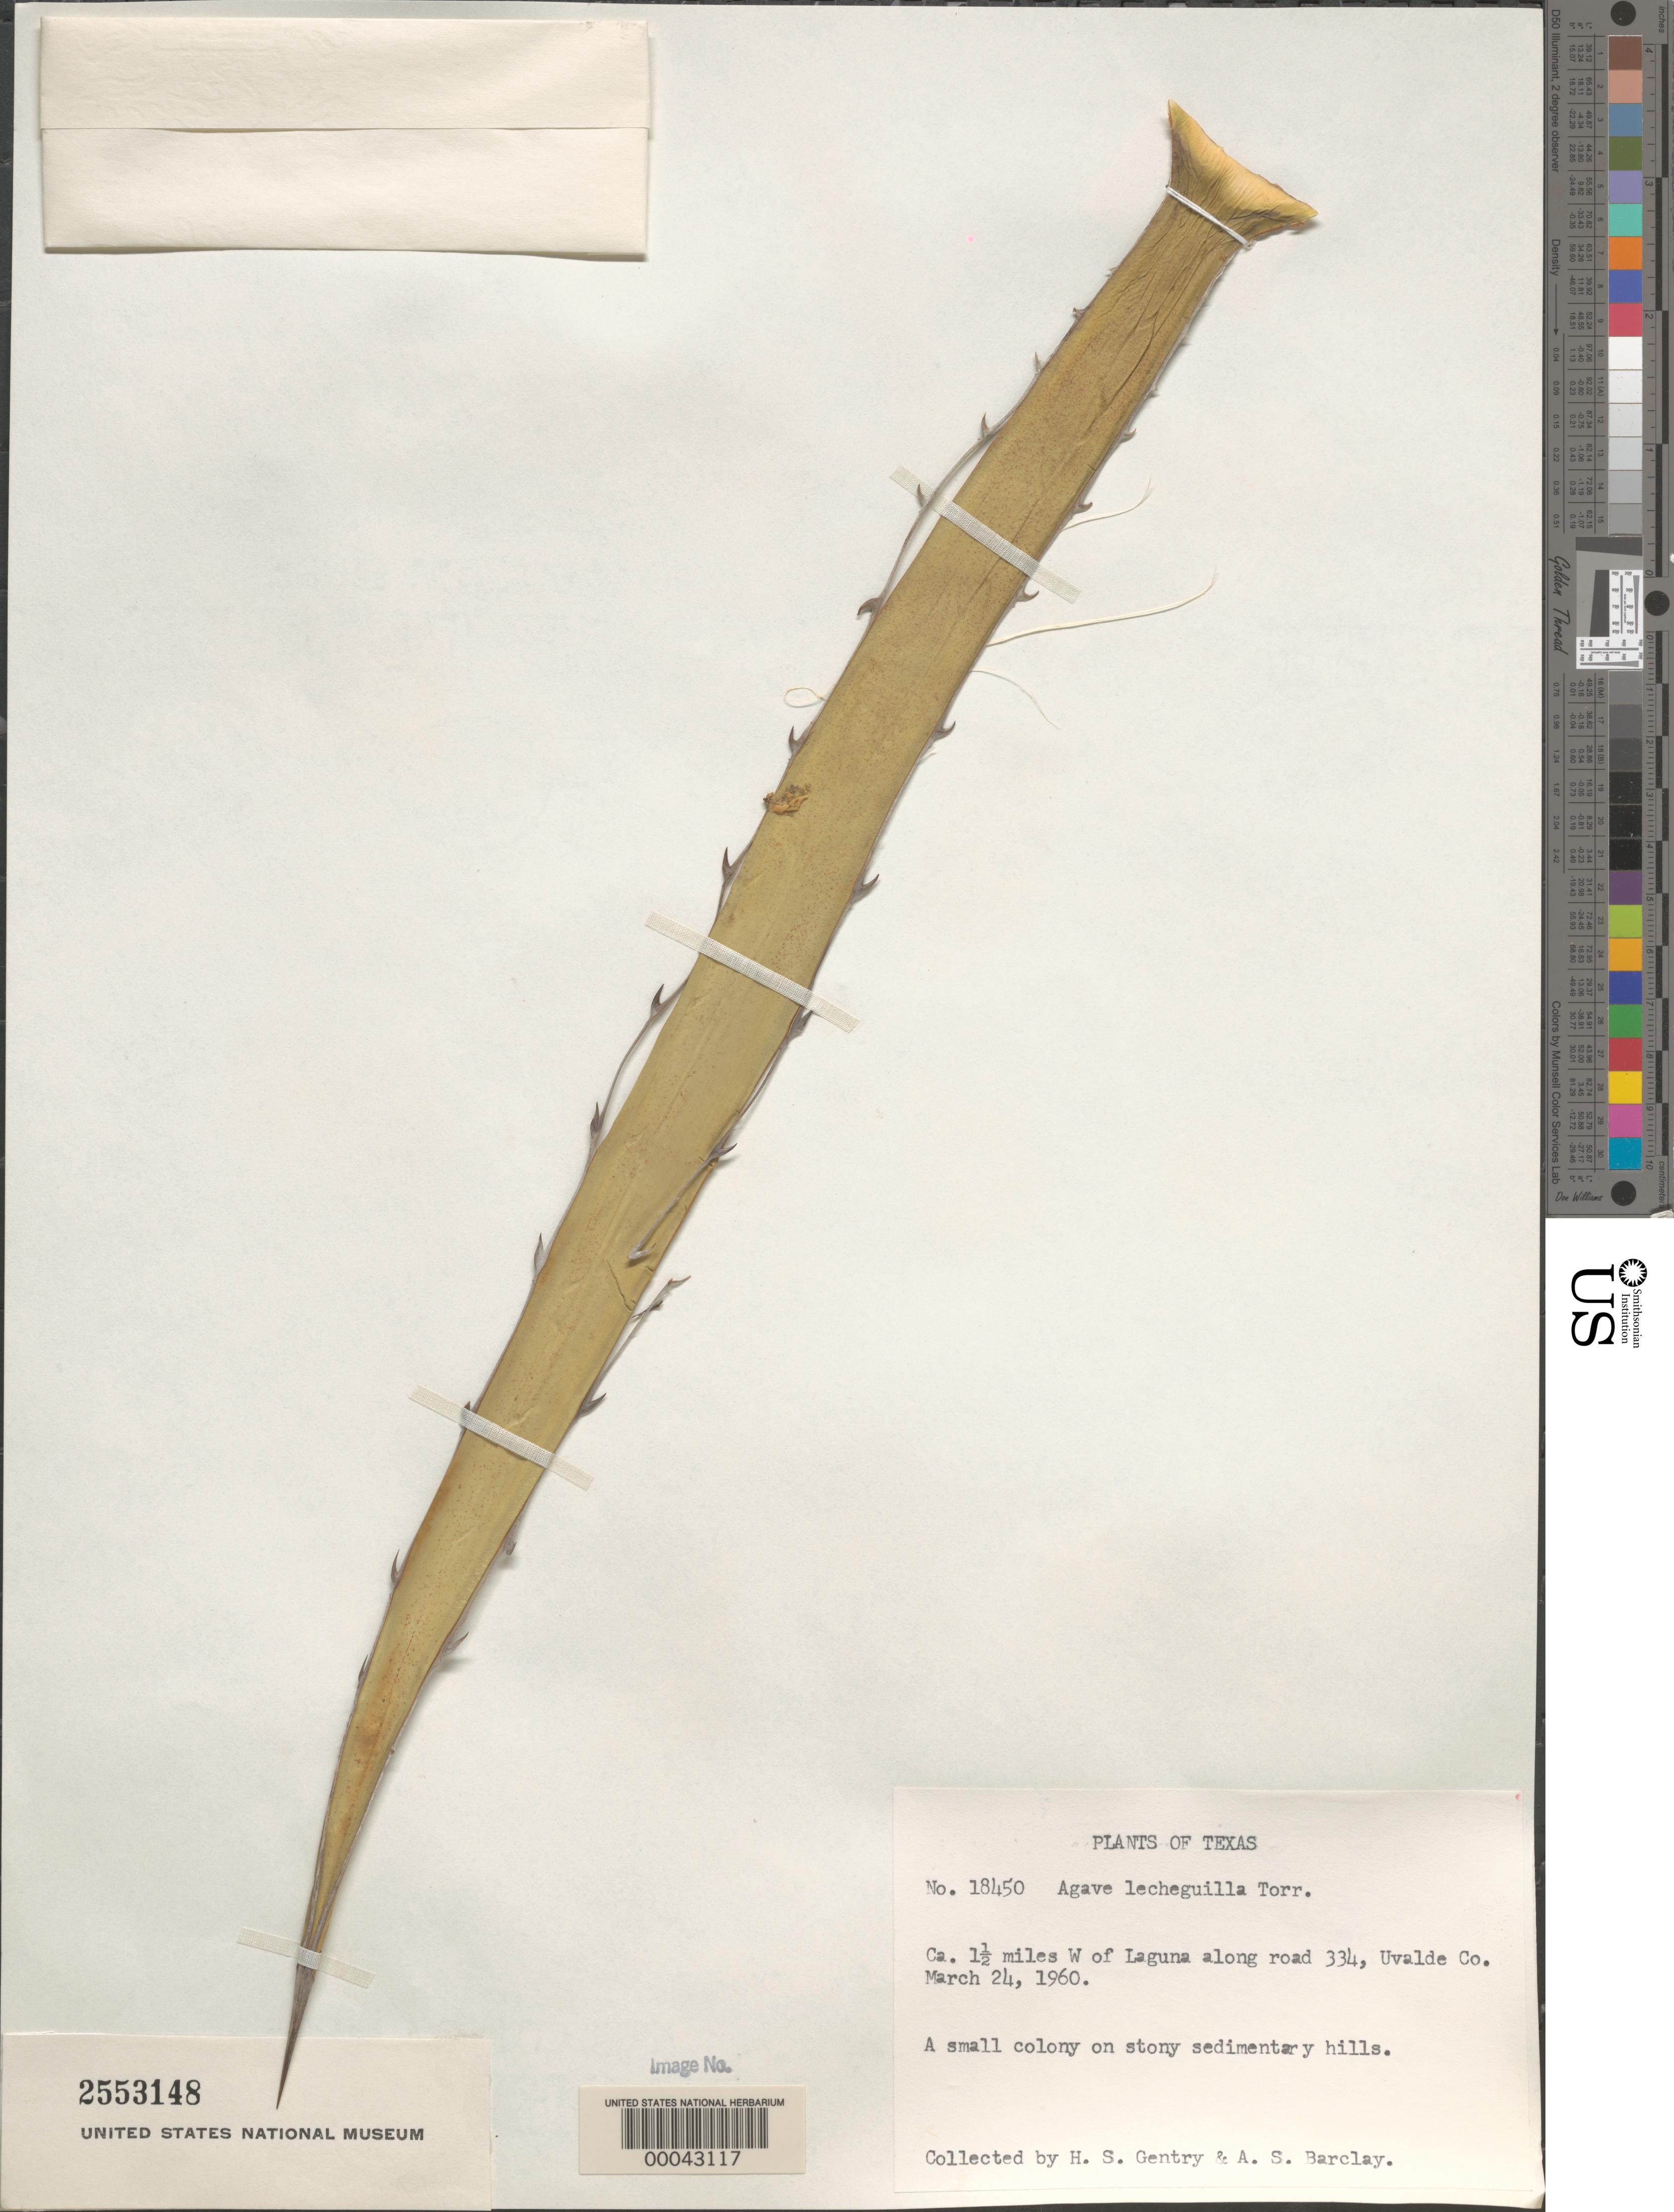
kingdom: Plantae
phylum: Tracheophyta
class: Liliopsida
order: Asparagales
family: Asparagaceae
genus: Agave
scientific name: Agave lechuguilla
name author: Torr.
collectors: H. S. Gentry & A. S. Barclay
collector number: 18450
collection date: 1960-03-24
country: United States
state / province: Texas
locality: Ca. 1½ miles W of Laguna along road 334, Uvalde Co.